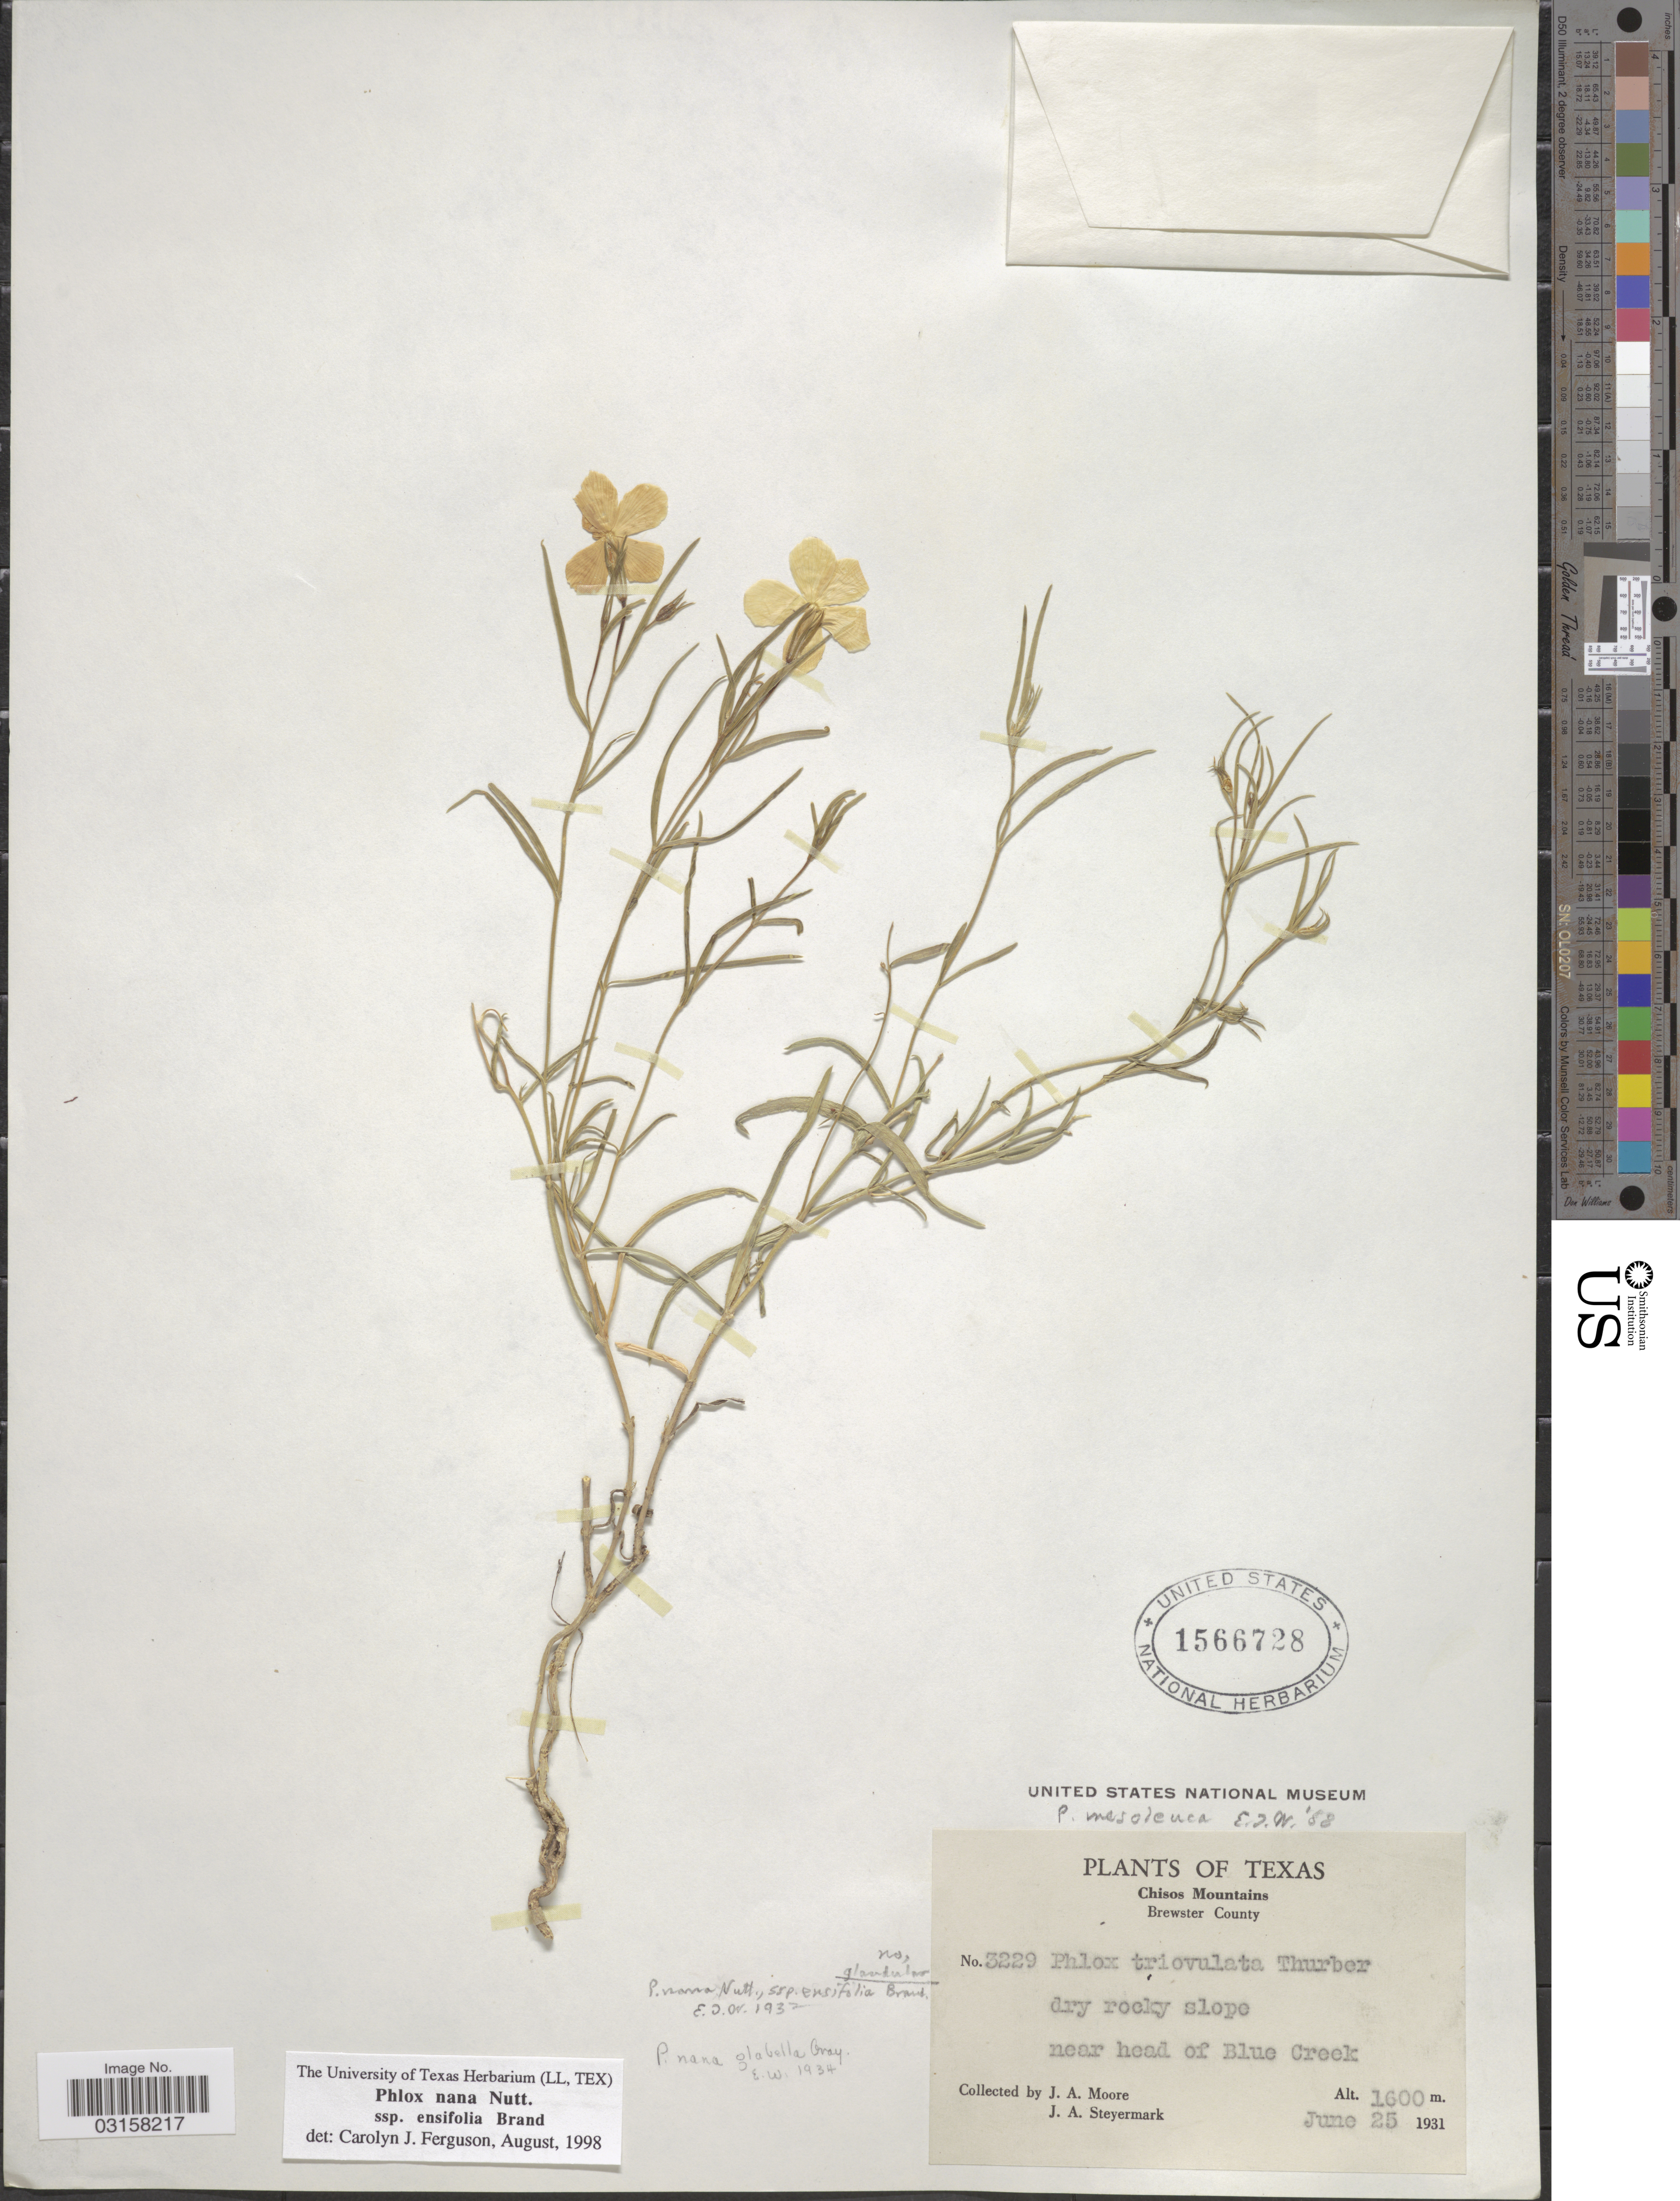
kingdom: Plantae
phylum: Tracheophyta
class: Magnoliopsida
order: Ericales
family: Polemoniaceae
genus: Phlox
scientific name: Phlox mesoleuca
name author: Greene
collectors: J. A. Moore & J. Steyermark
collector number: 3229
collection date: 1931-06-25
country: United States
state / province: Texas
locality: Chisos Mountains, Brewster County. Near head of Blue Creek.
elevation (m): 1600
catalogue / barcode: US 1566728